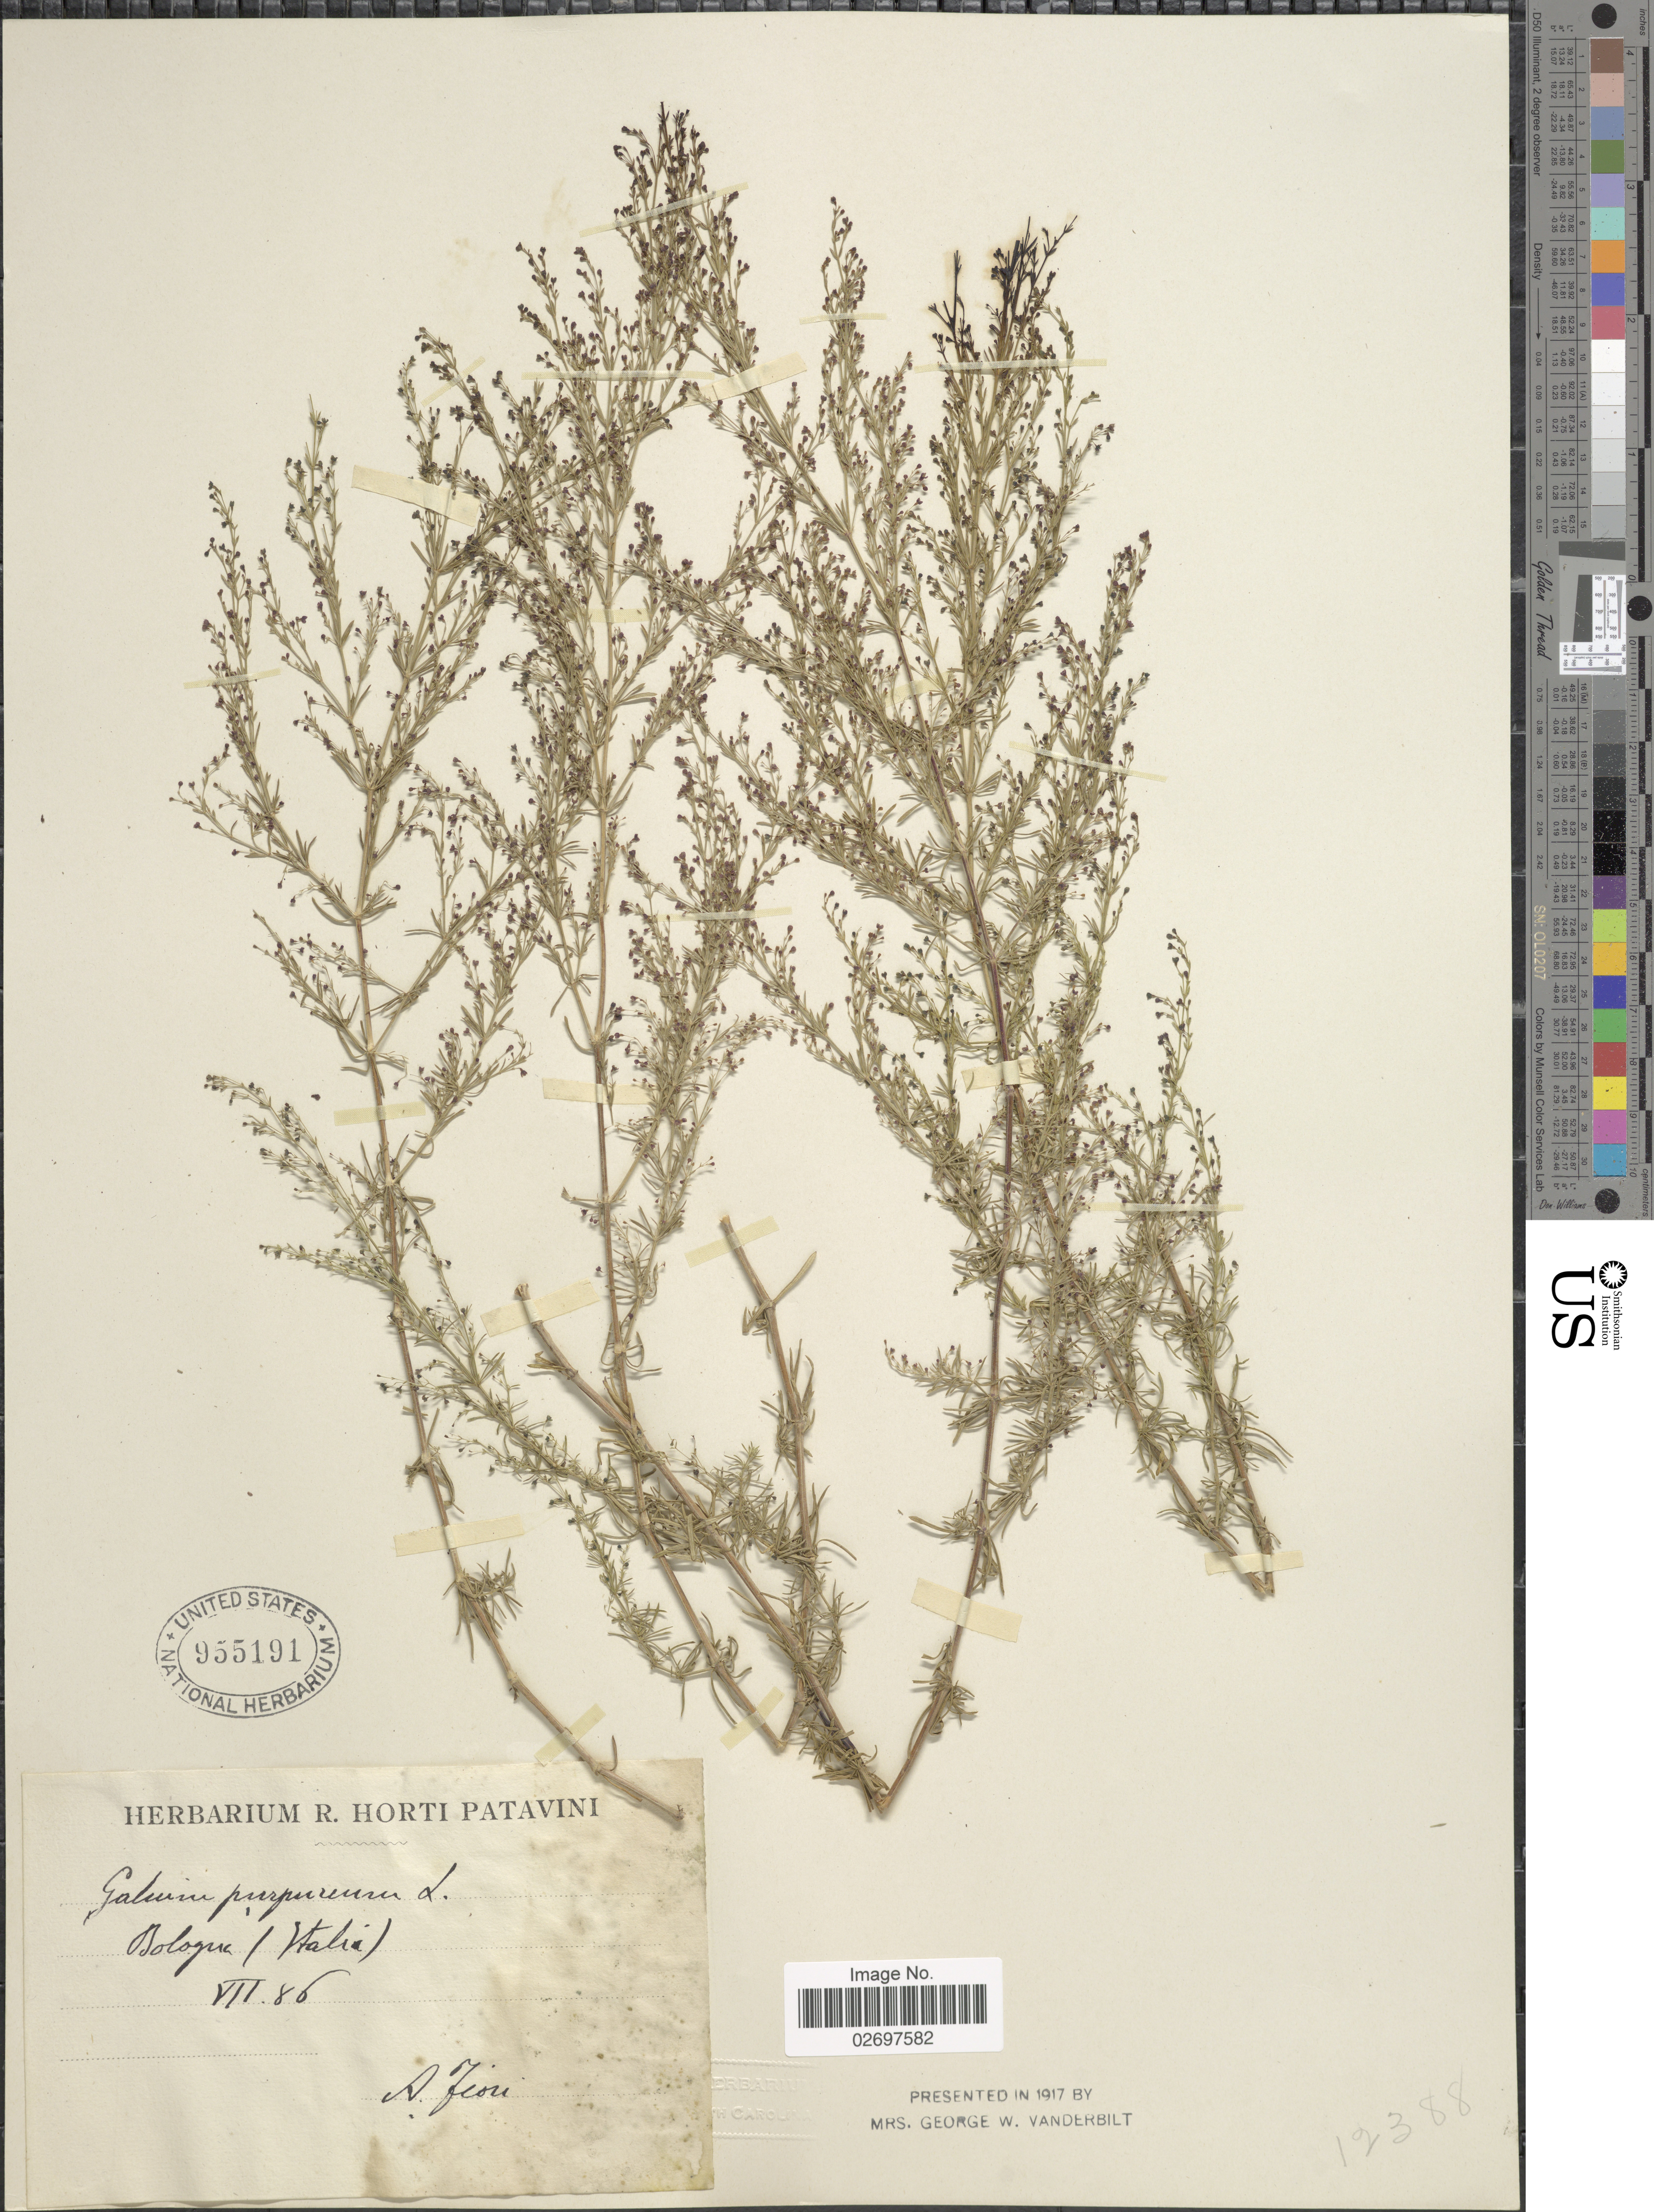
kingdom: Plantae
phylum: Tracheophyta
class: Magnoliopsida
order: Gentianales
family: Rubiaceae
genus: Galium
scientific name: Galium purpureum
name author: L.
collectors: A. Fiori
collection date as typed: Transcribed d/m/y: /7/86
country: Italy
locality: Bologna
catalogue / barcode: US 955191